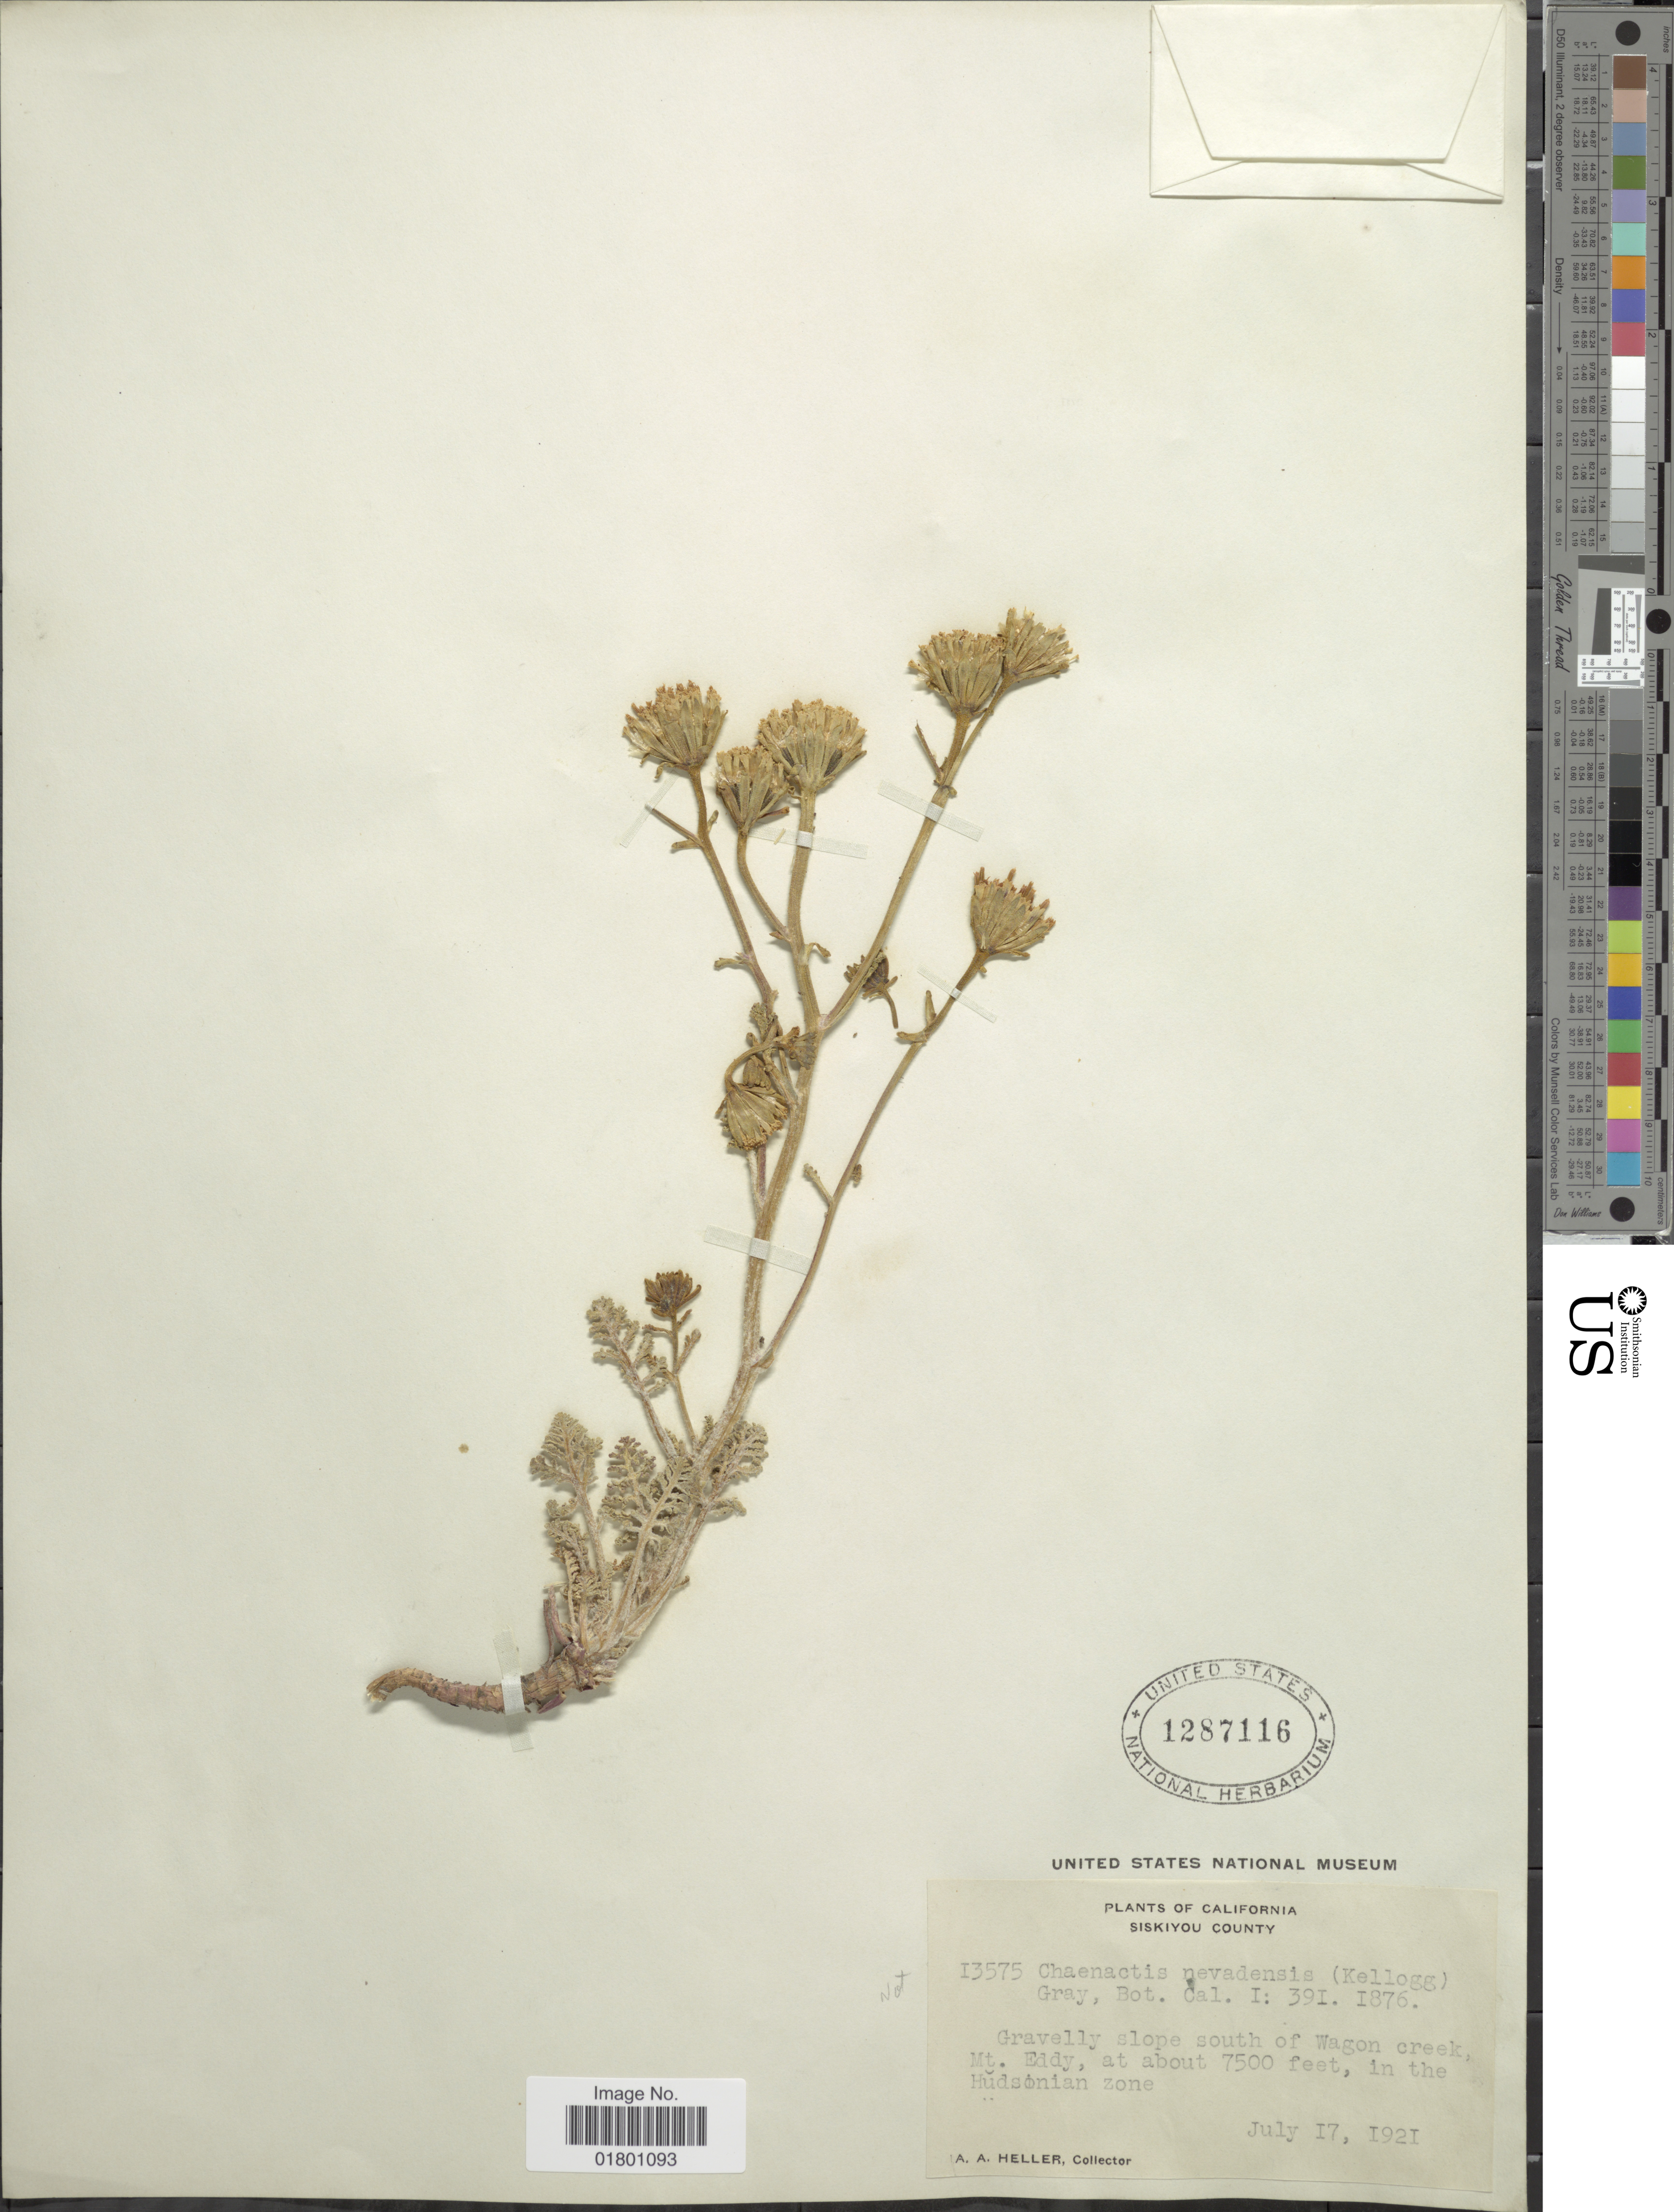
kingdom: Plantae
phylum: Tracheophyta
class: Magnoliopsida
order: Asterales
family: Asteraceae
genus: Chaenactis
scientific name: Chaenactis douglasii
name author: Hook. & Arn.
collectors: A. A. Heller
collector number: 13575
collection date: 1921-07-17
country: United States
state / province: California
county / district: Siskiyou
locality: Siskiyou County, Gravelly slope south of Wagon creek, Mt. Eddy, in the Hudsonian zone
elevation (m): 2286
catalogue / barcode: US 1287116